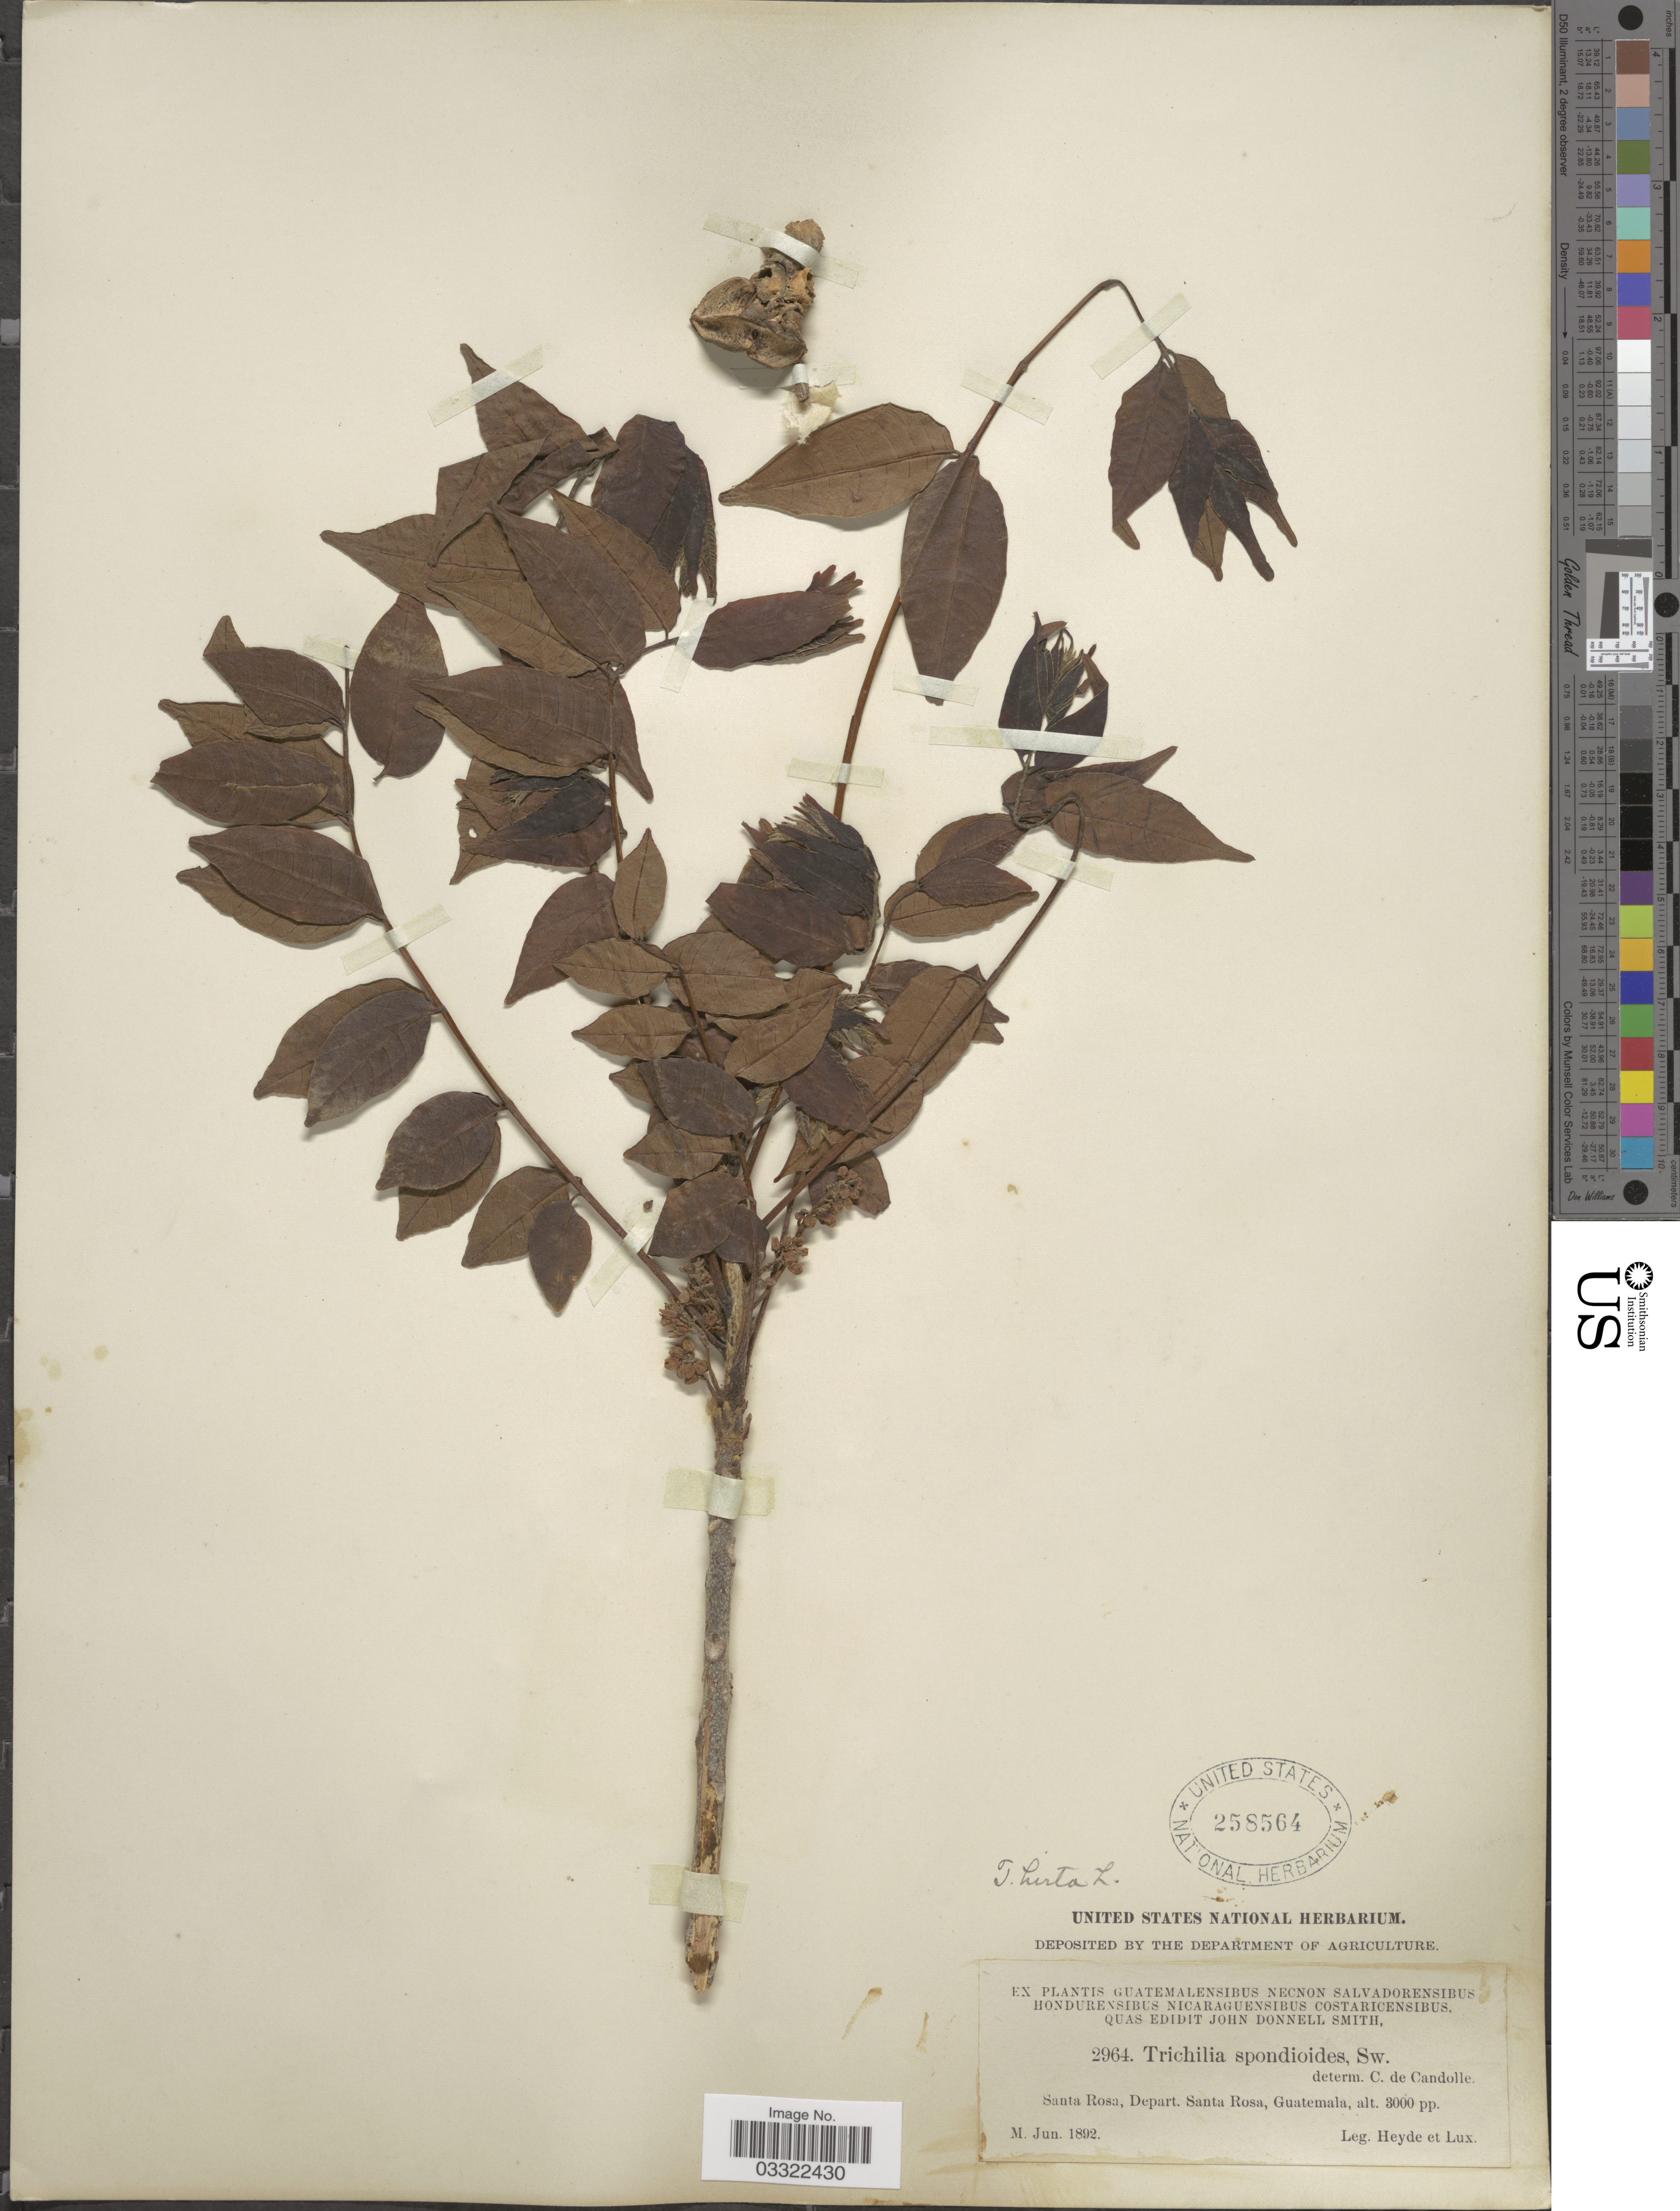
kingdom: Plantae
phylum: Tracheophyta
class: Magnoliopsida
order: Sapindales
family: Meliaceae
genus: Trichilia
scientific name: Trichilia hirta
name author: L.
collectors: Heyde & Lux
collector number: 2964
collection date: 1892-06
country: Guatemala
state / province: Santa Rosa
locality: Depart. Santa Rosa.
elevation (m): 914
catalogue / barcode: US 258564